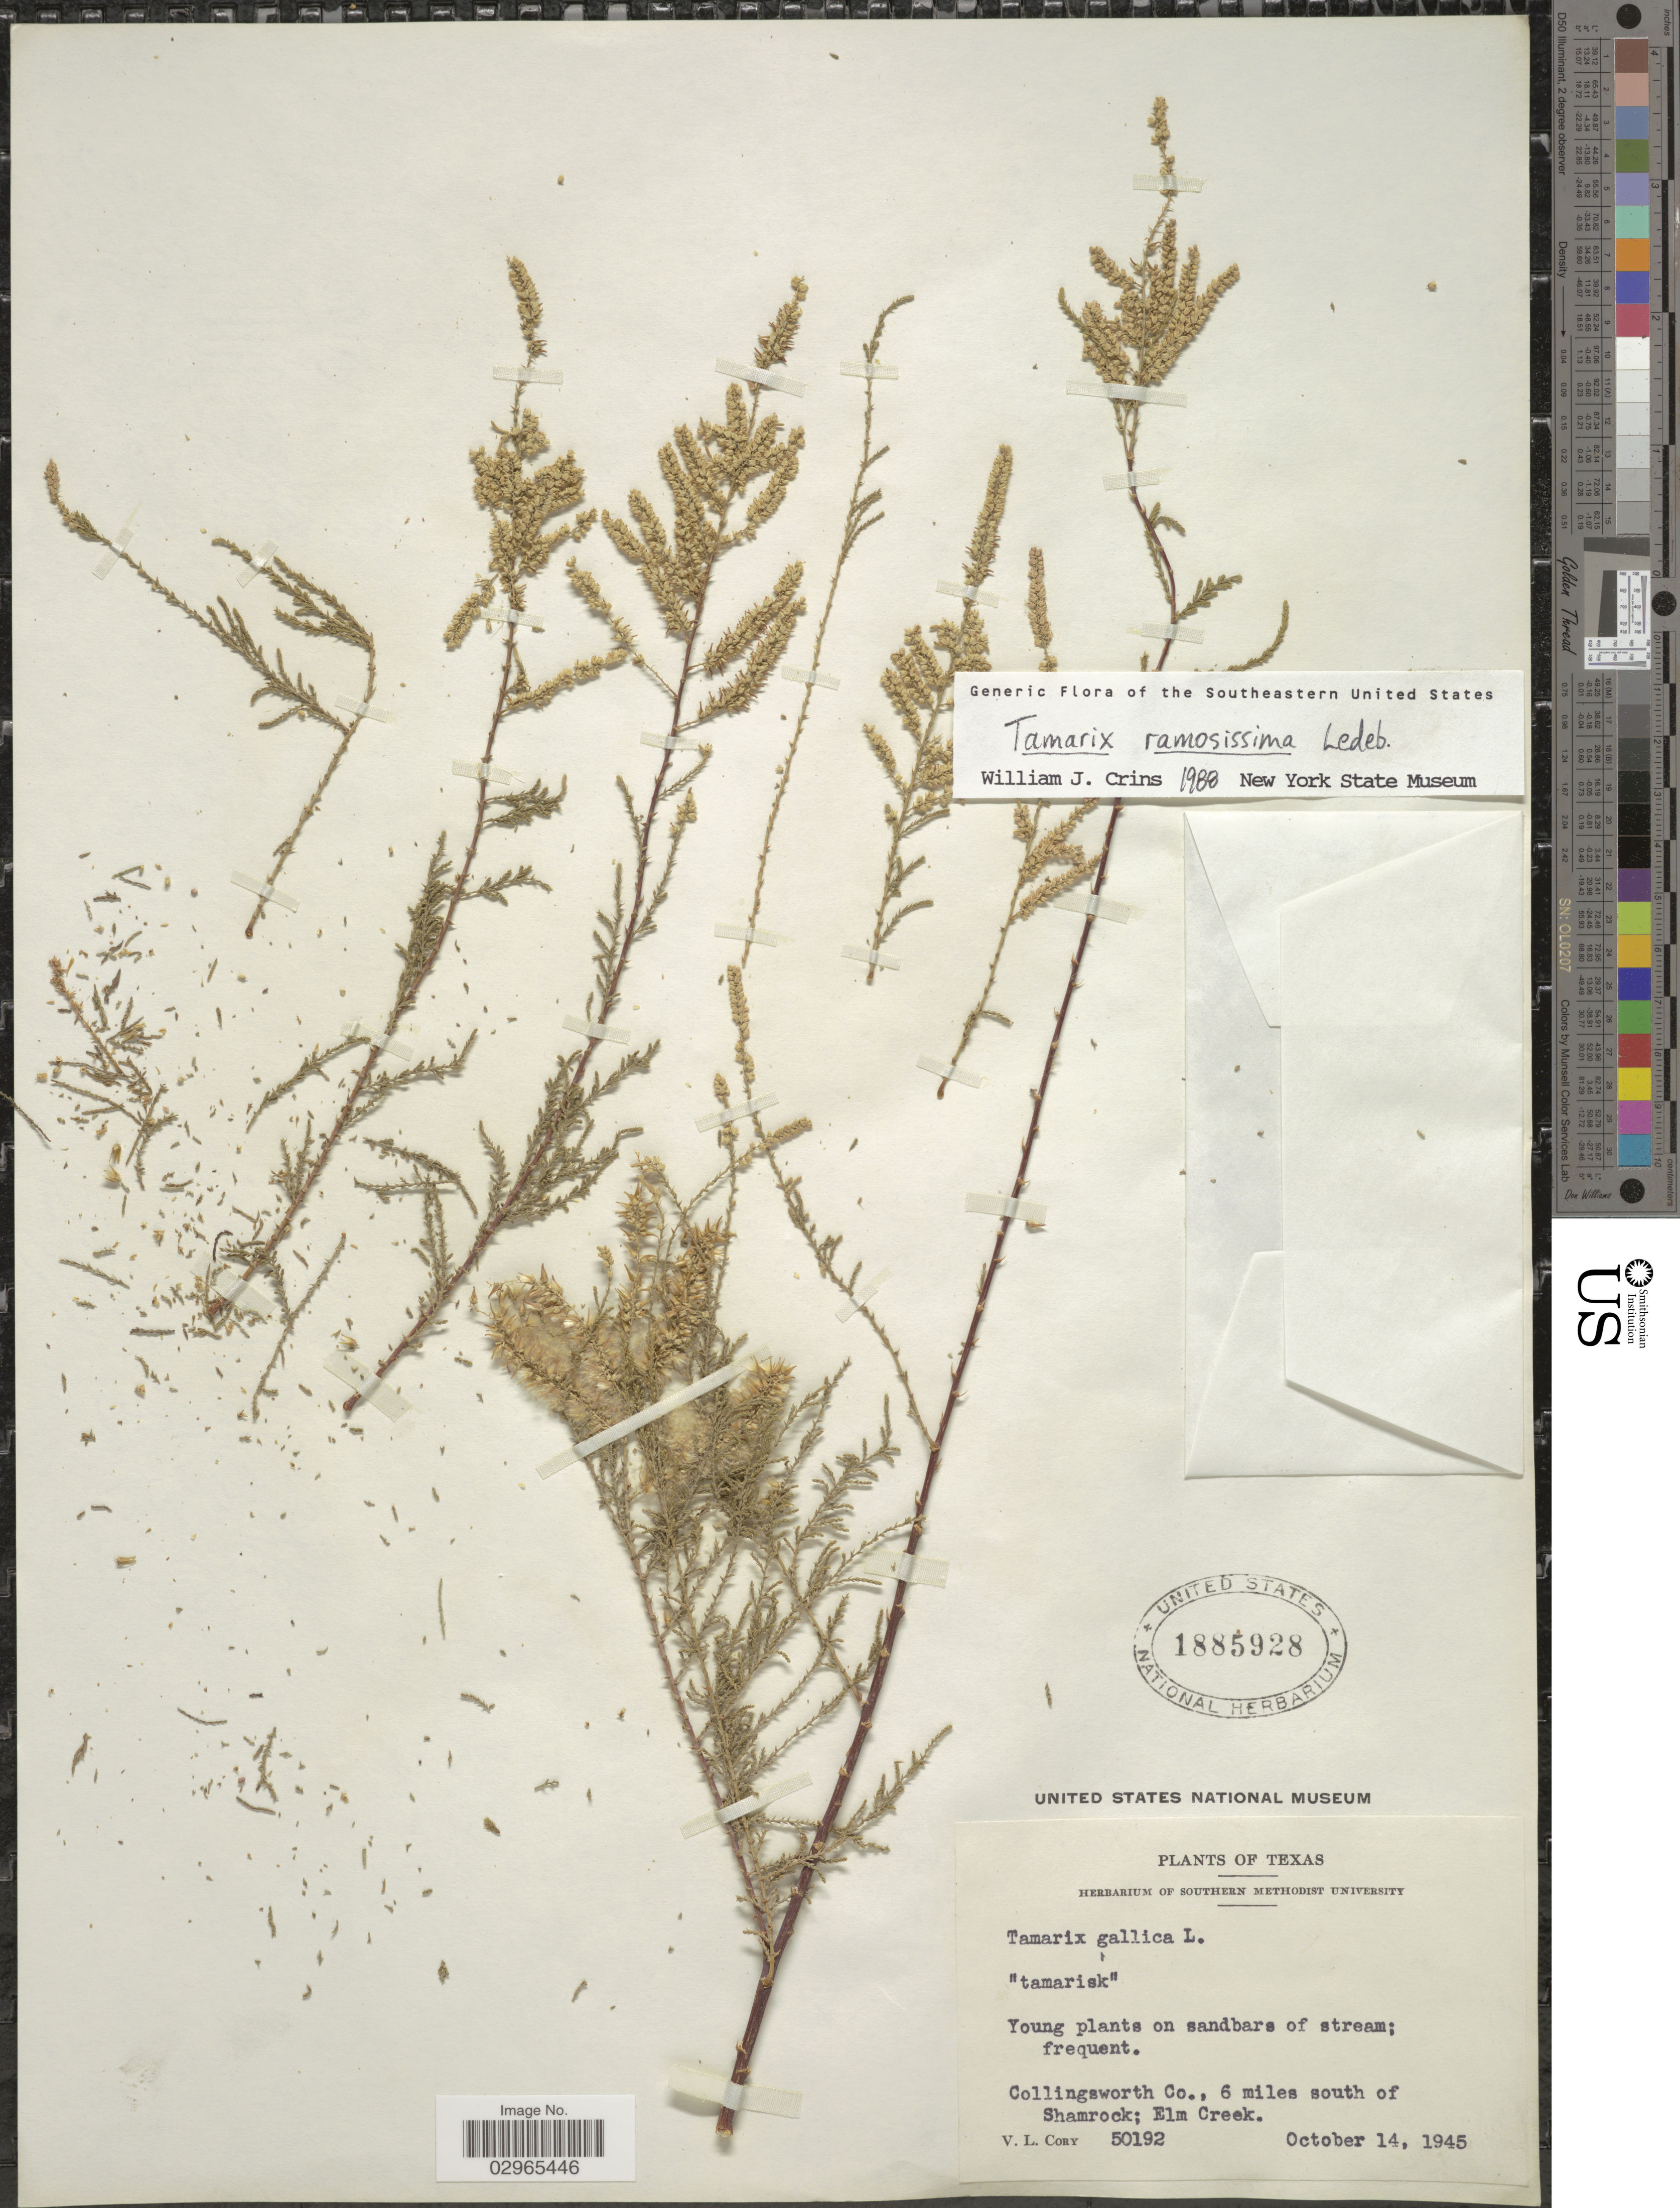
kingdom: Plantae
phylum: Tracheophyta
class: Magnoliopsida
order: Caryophyllales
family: Tamaricaceae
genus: Tamarix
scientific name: Tamarix ramosissima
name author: Ledeb.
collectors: V. Cory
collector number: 50192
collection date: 1945-10-14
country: United States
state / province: Texas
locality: Collingsworth Co., 6 miles south of Shamrock; Elm Creek.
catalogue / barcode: US 1885928